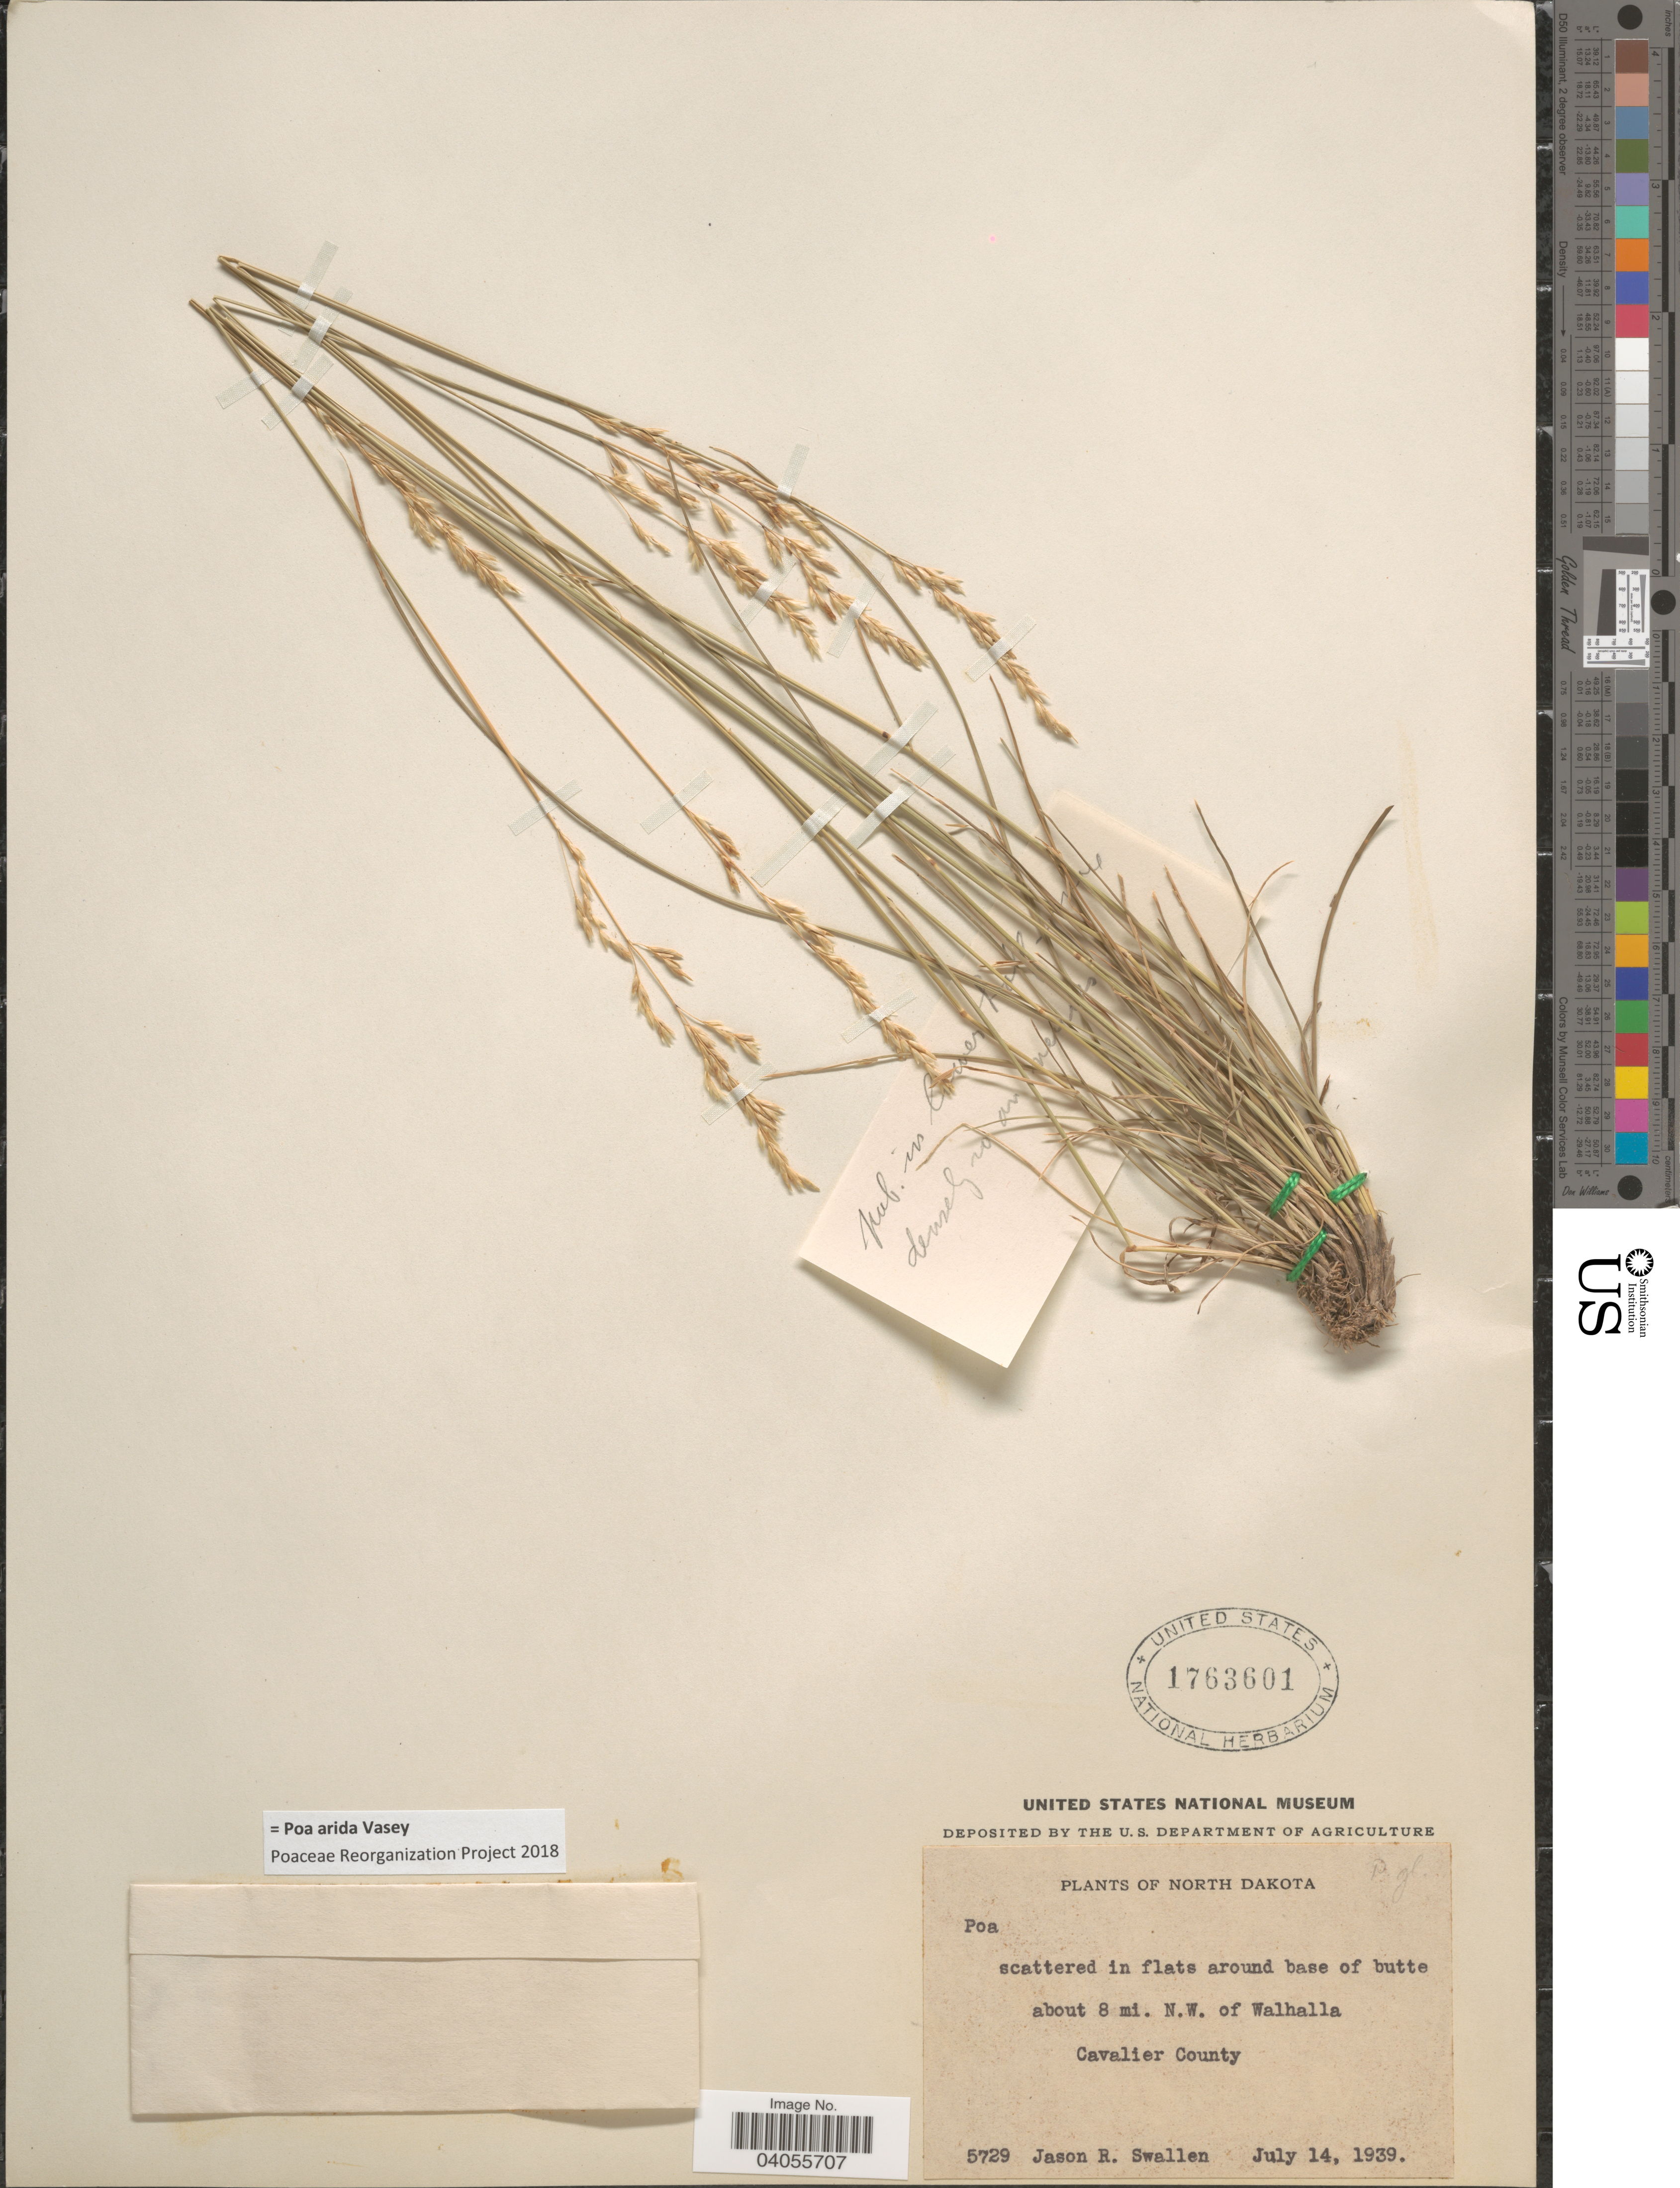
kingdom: Plantae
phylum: Tracheophyta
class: Liliopsida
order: Poales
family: Poaceae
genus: Poa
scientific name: Poa arida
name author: Vasey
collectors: J. R. Swallen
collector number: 5729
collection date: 1939-07-14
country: United States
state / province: North Dakota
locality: Scattered in flats around base of butte about 8 mi. N.W. of Walhalla. Cavalier County.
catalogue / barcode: US 1763601